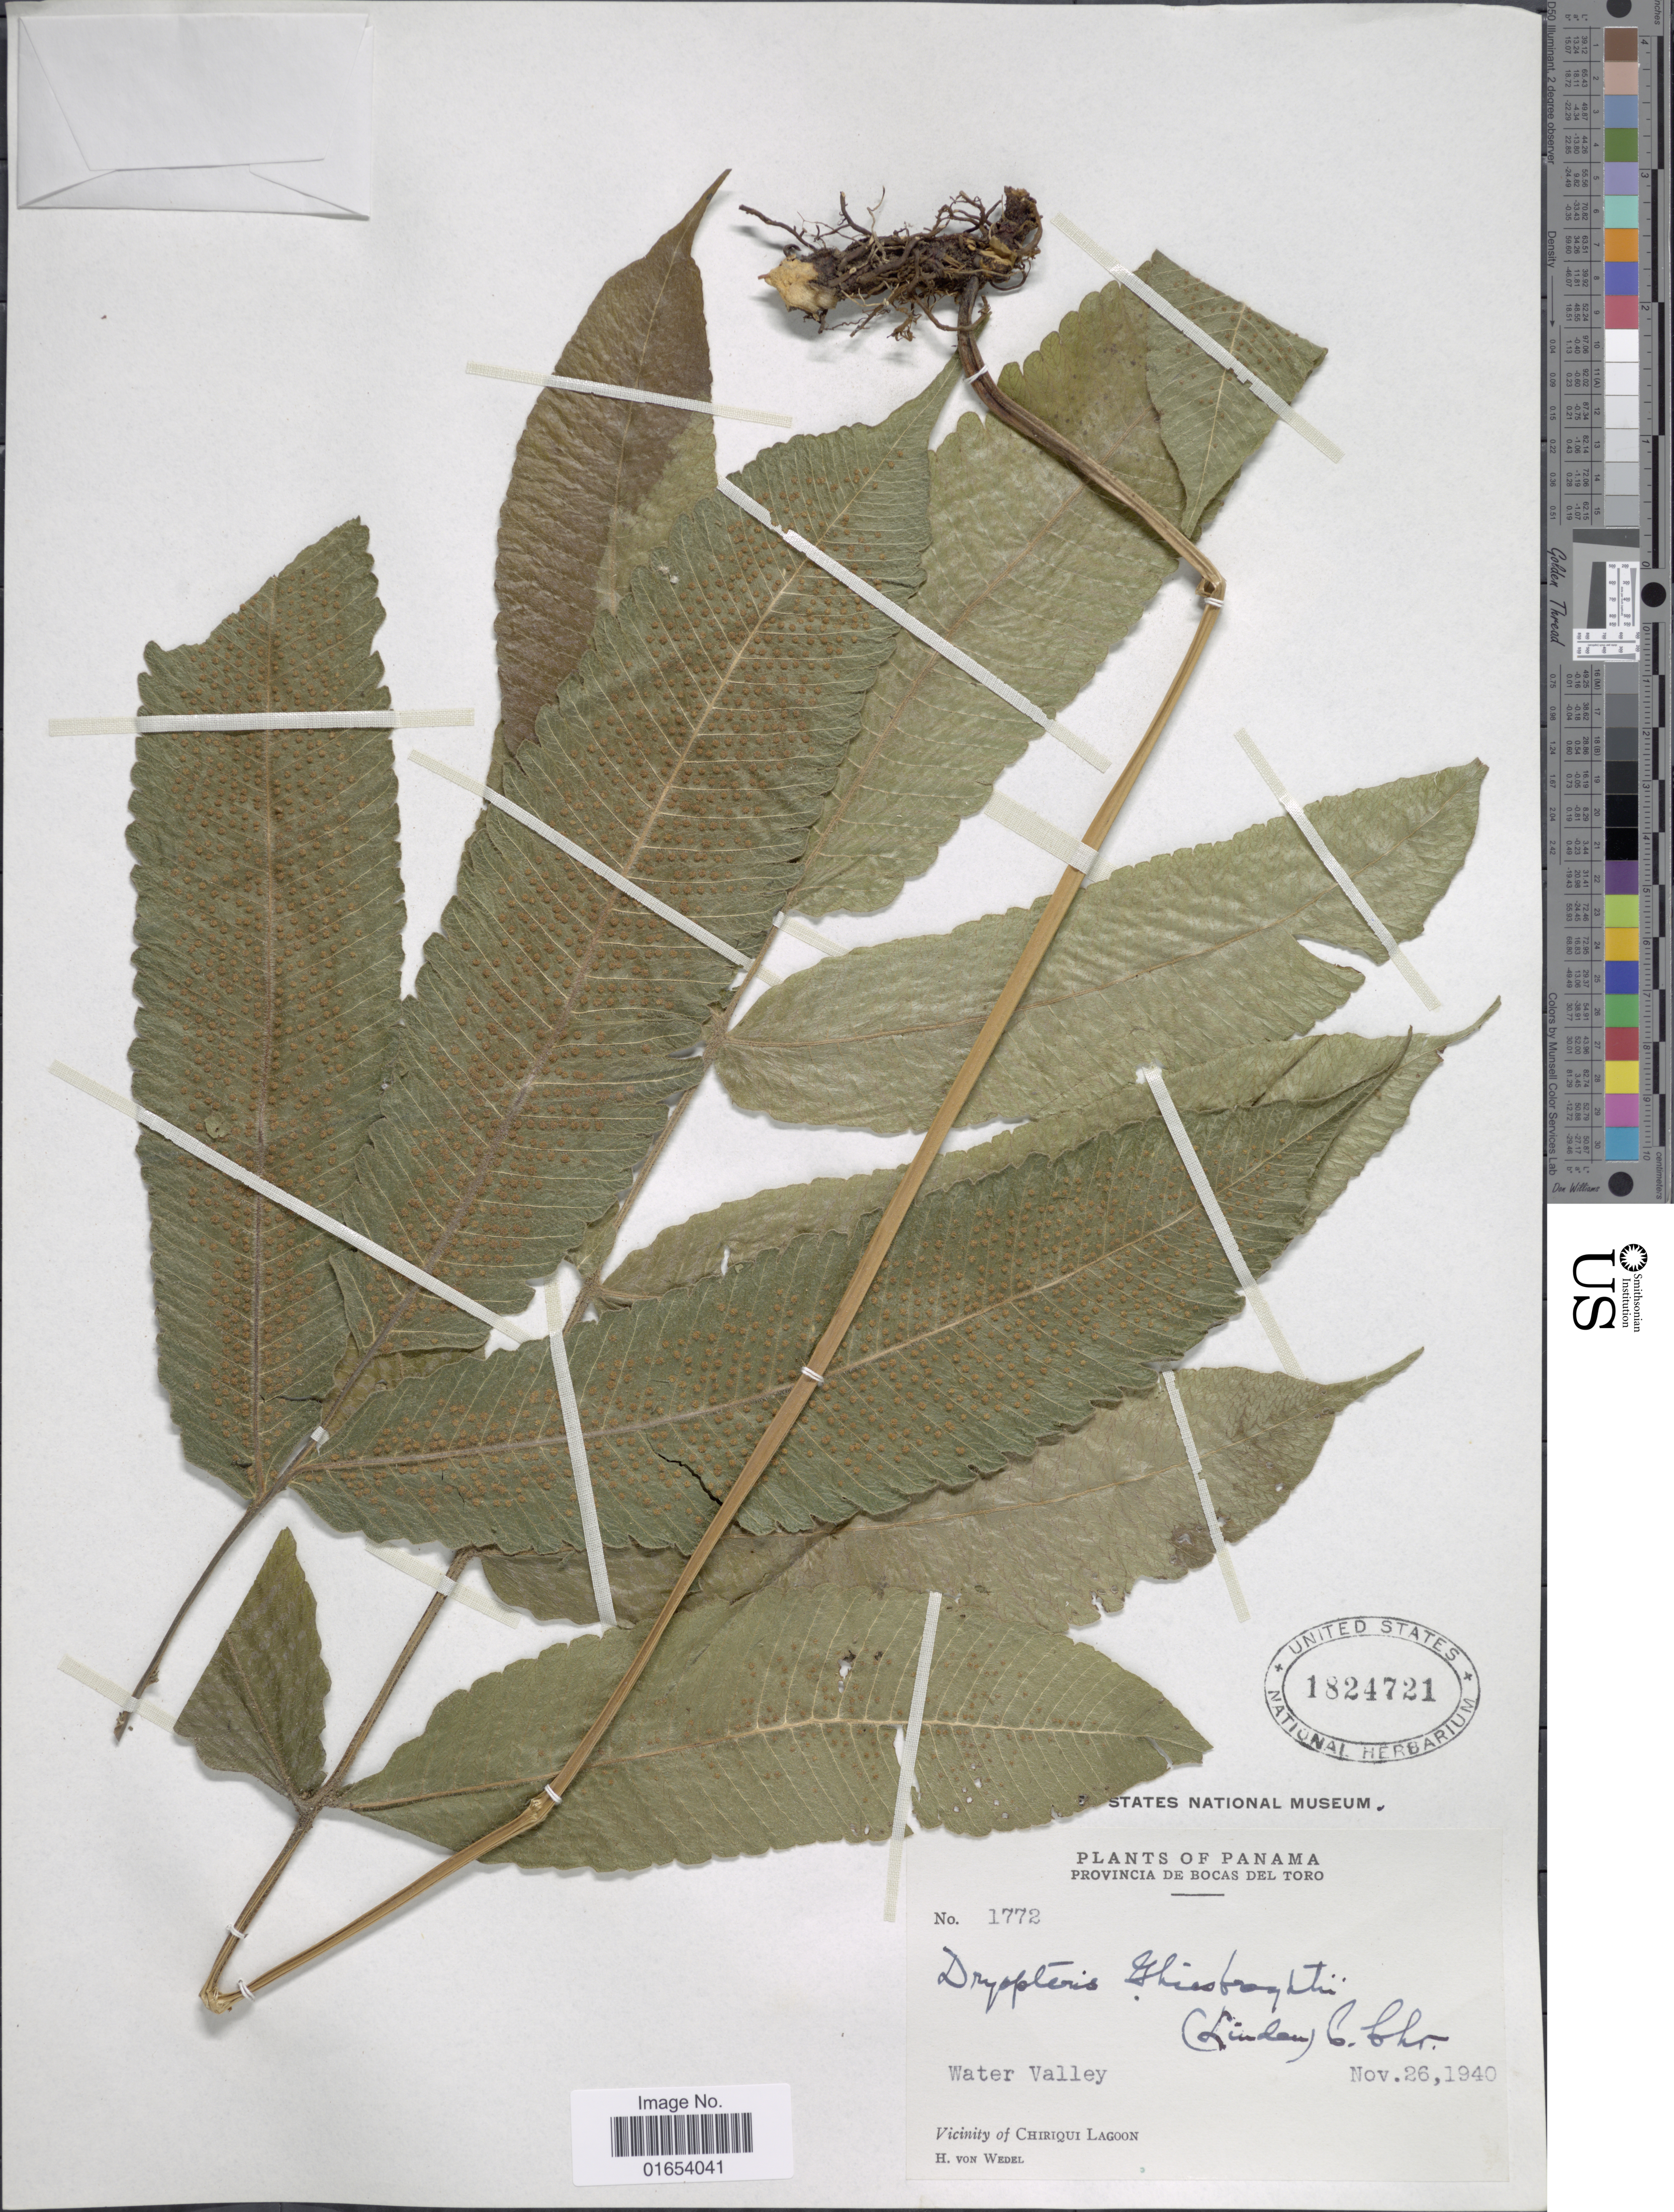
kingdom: Plantae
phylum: Tracheophyta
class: Polypodiopsida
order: Polypodiales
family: Thelypteridaceae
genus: Goniopteris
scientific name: Goniopteris ghiesbreghtii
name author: (Linden) J. Sm.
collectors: H. von Wedel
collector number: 1772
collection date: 1940-11-26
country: Panama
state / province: Bocas del Toro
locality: Panama, Bocas Del Toro, vicinity of Chiriqui Lagoon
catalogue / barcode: US 1824721